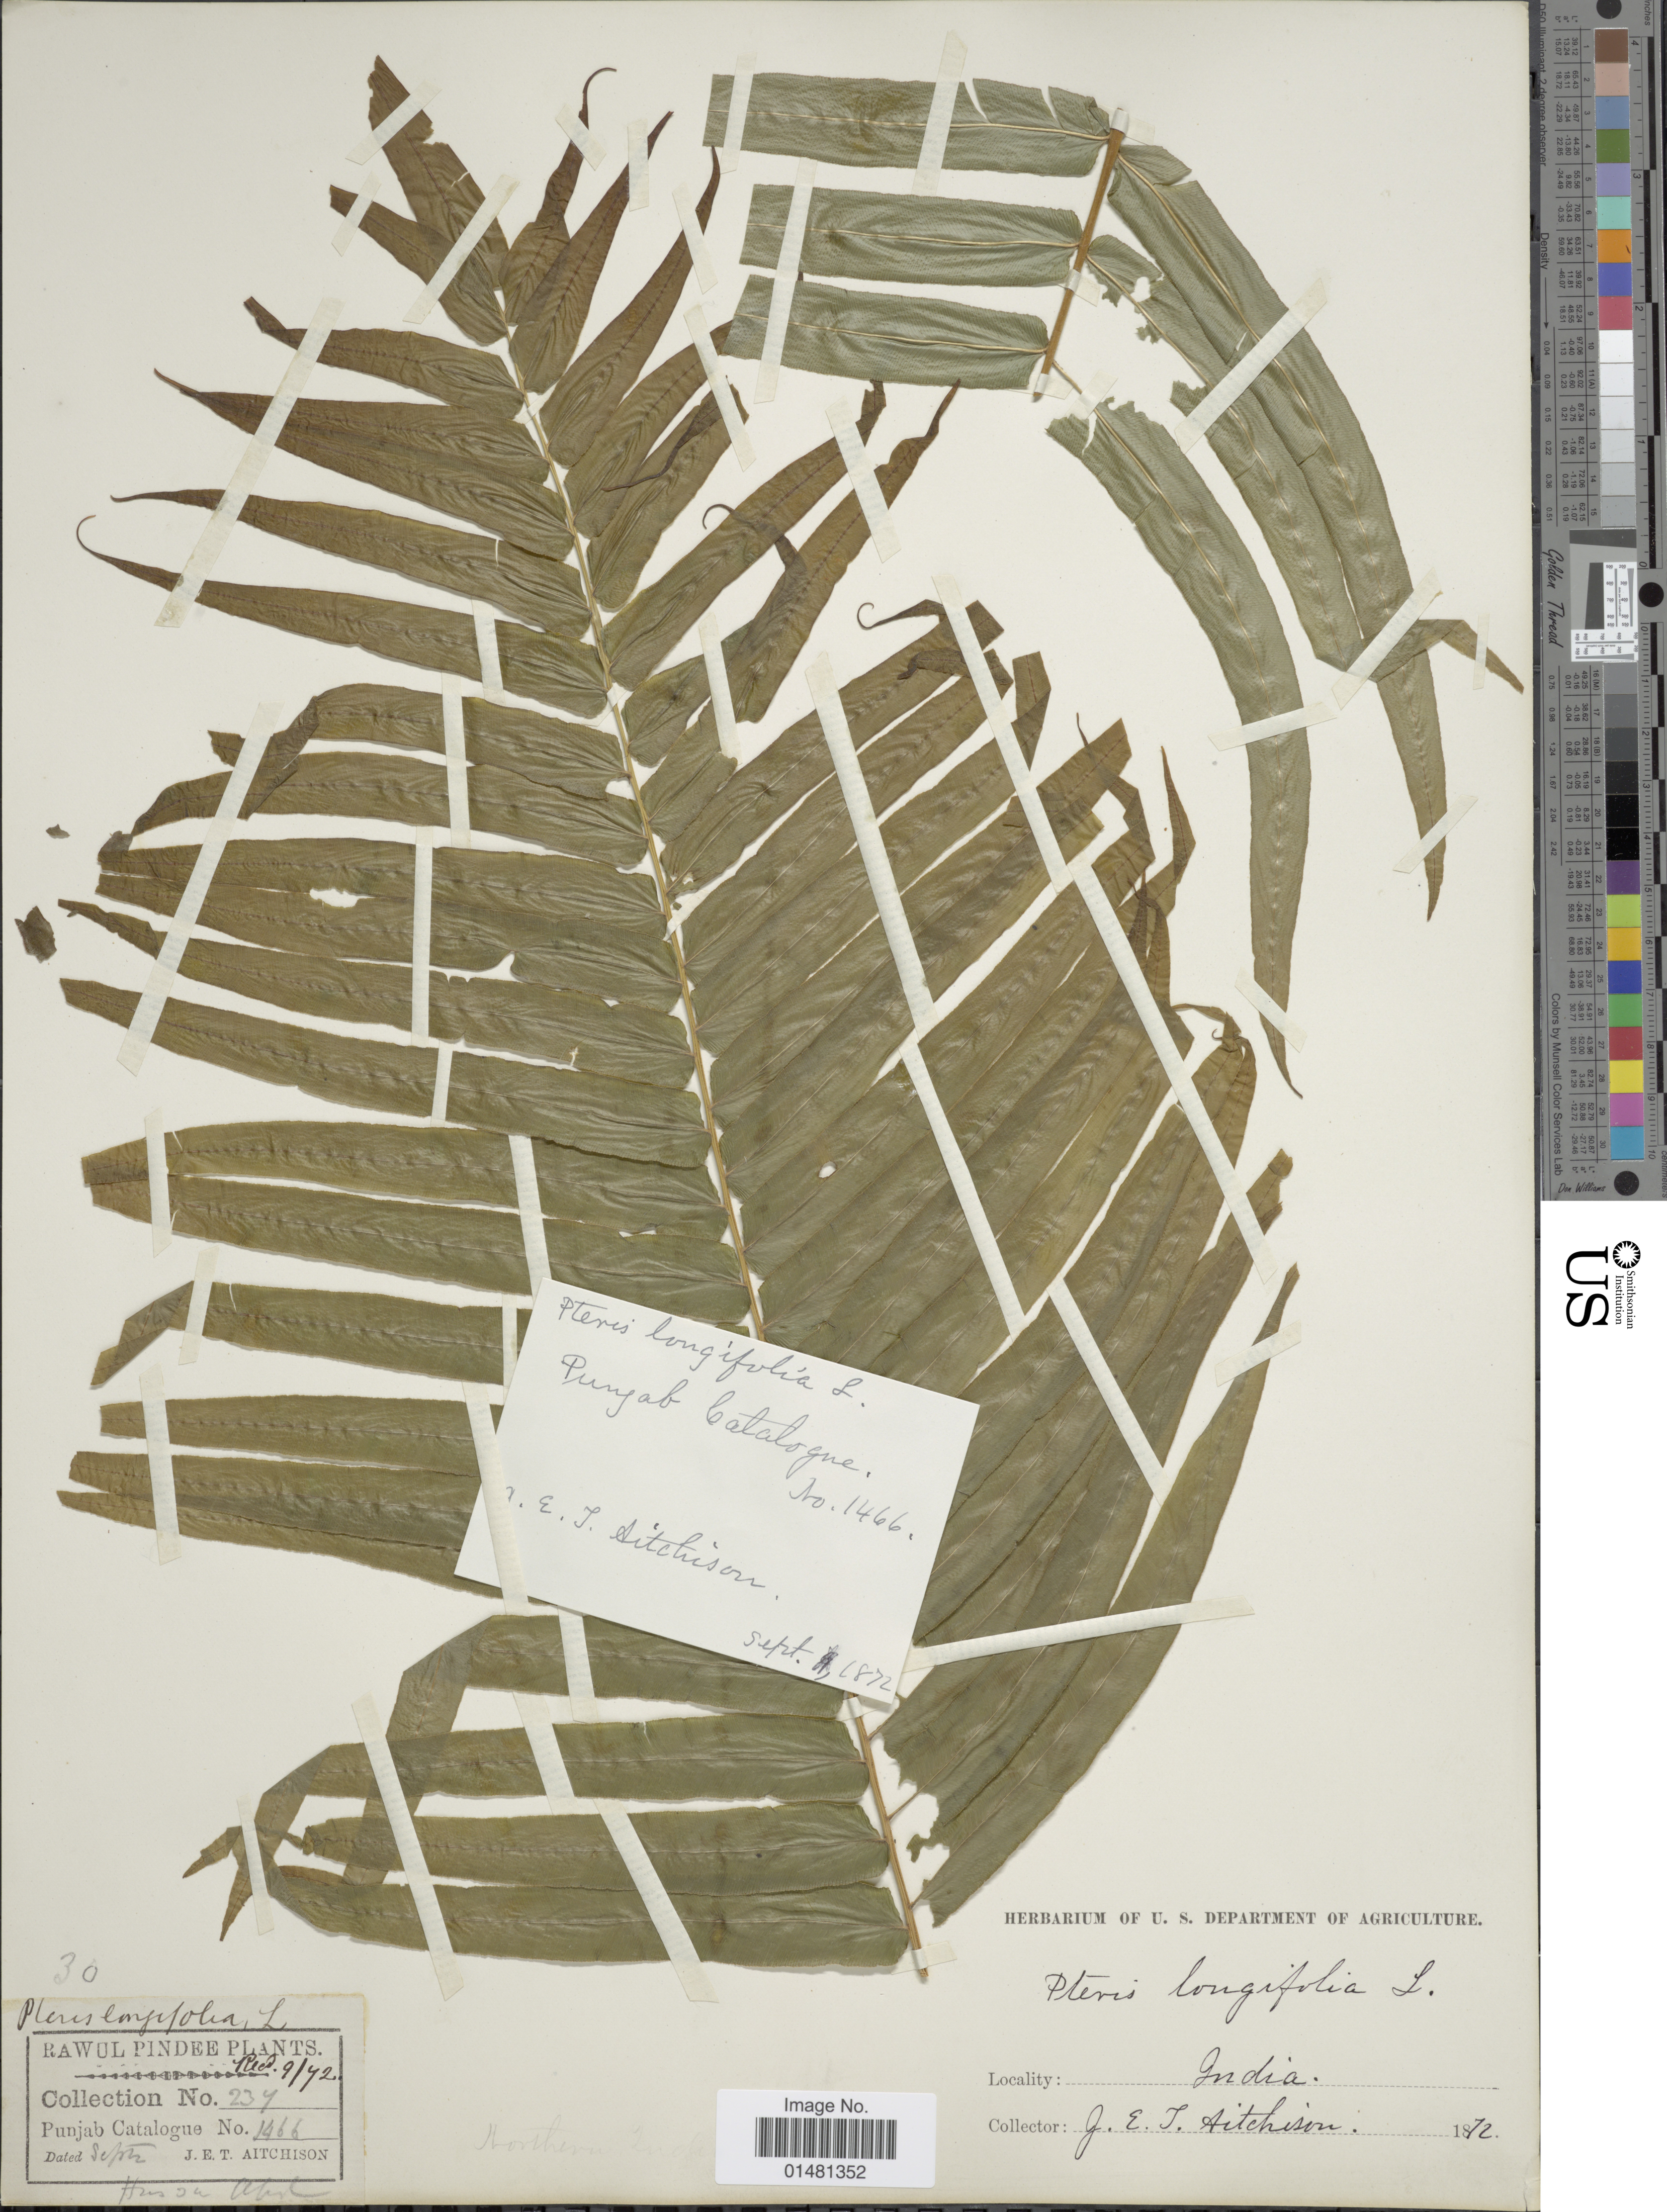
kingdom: Plantae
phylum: Tracheophyta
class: Polypodiopsida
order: Polypodiales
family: Pteridaceae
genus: Pteris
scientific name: Pteris vittata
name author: L.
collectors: J. E. Aitchison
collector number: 234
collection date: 1872-09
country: India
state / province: Punjab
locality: Punjab Catalogue